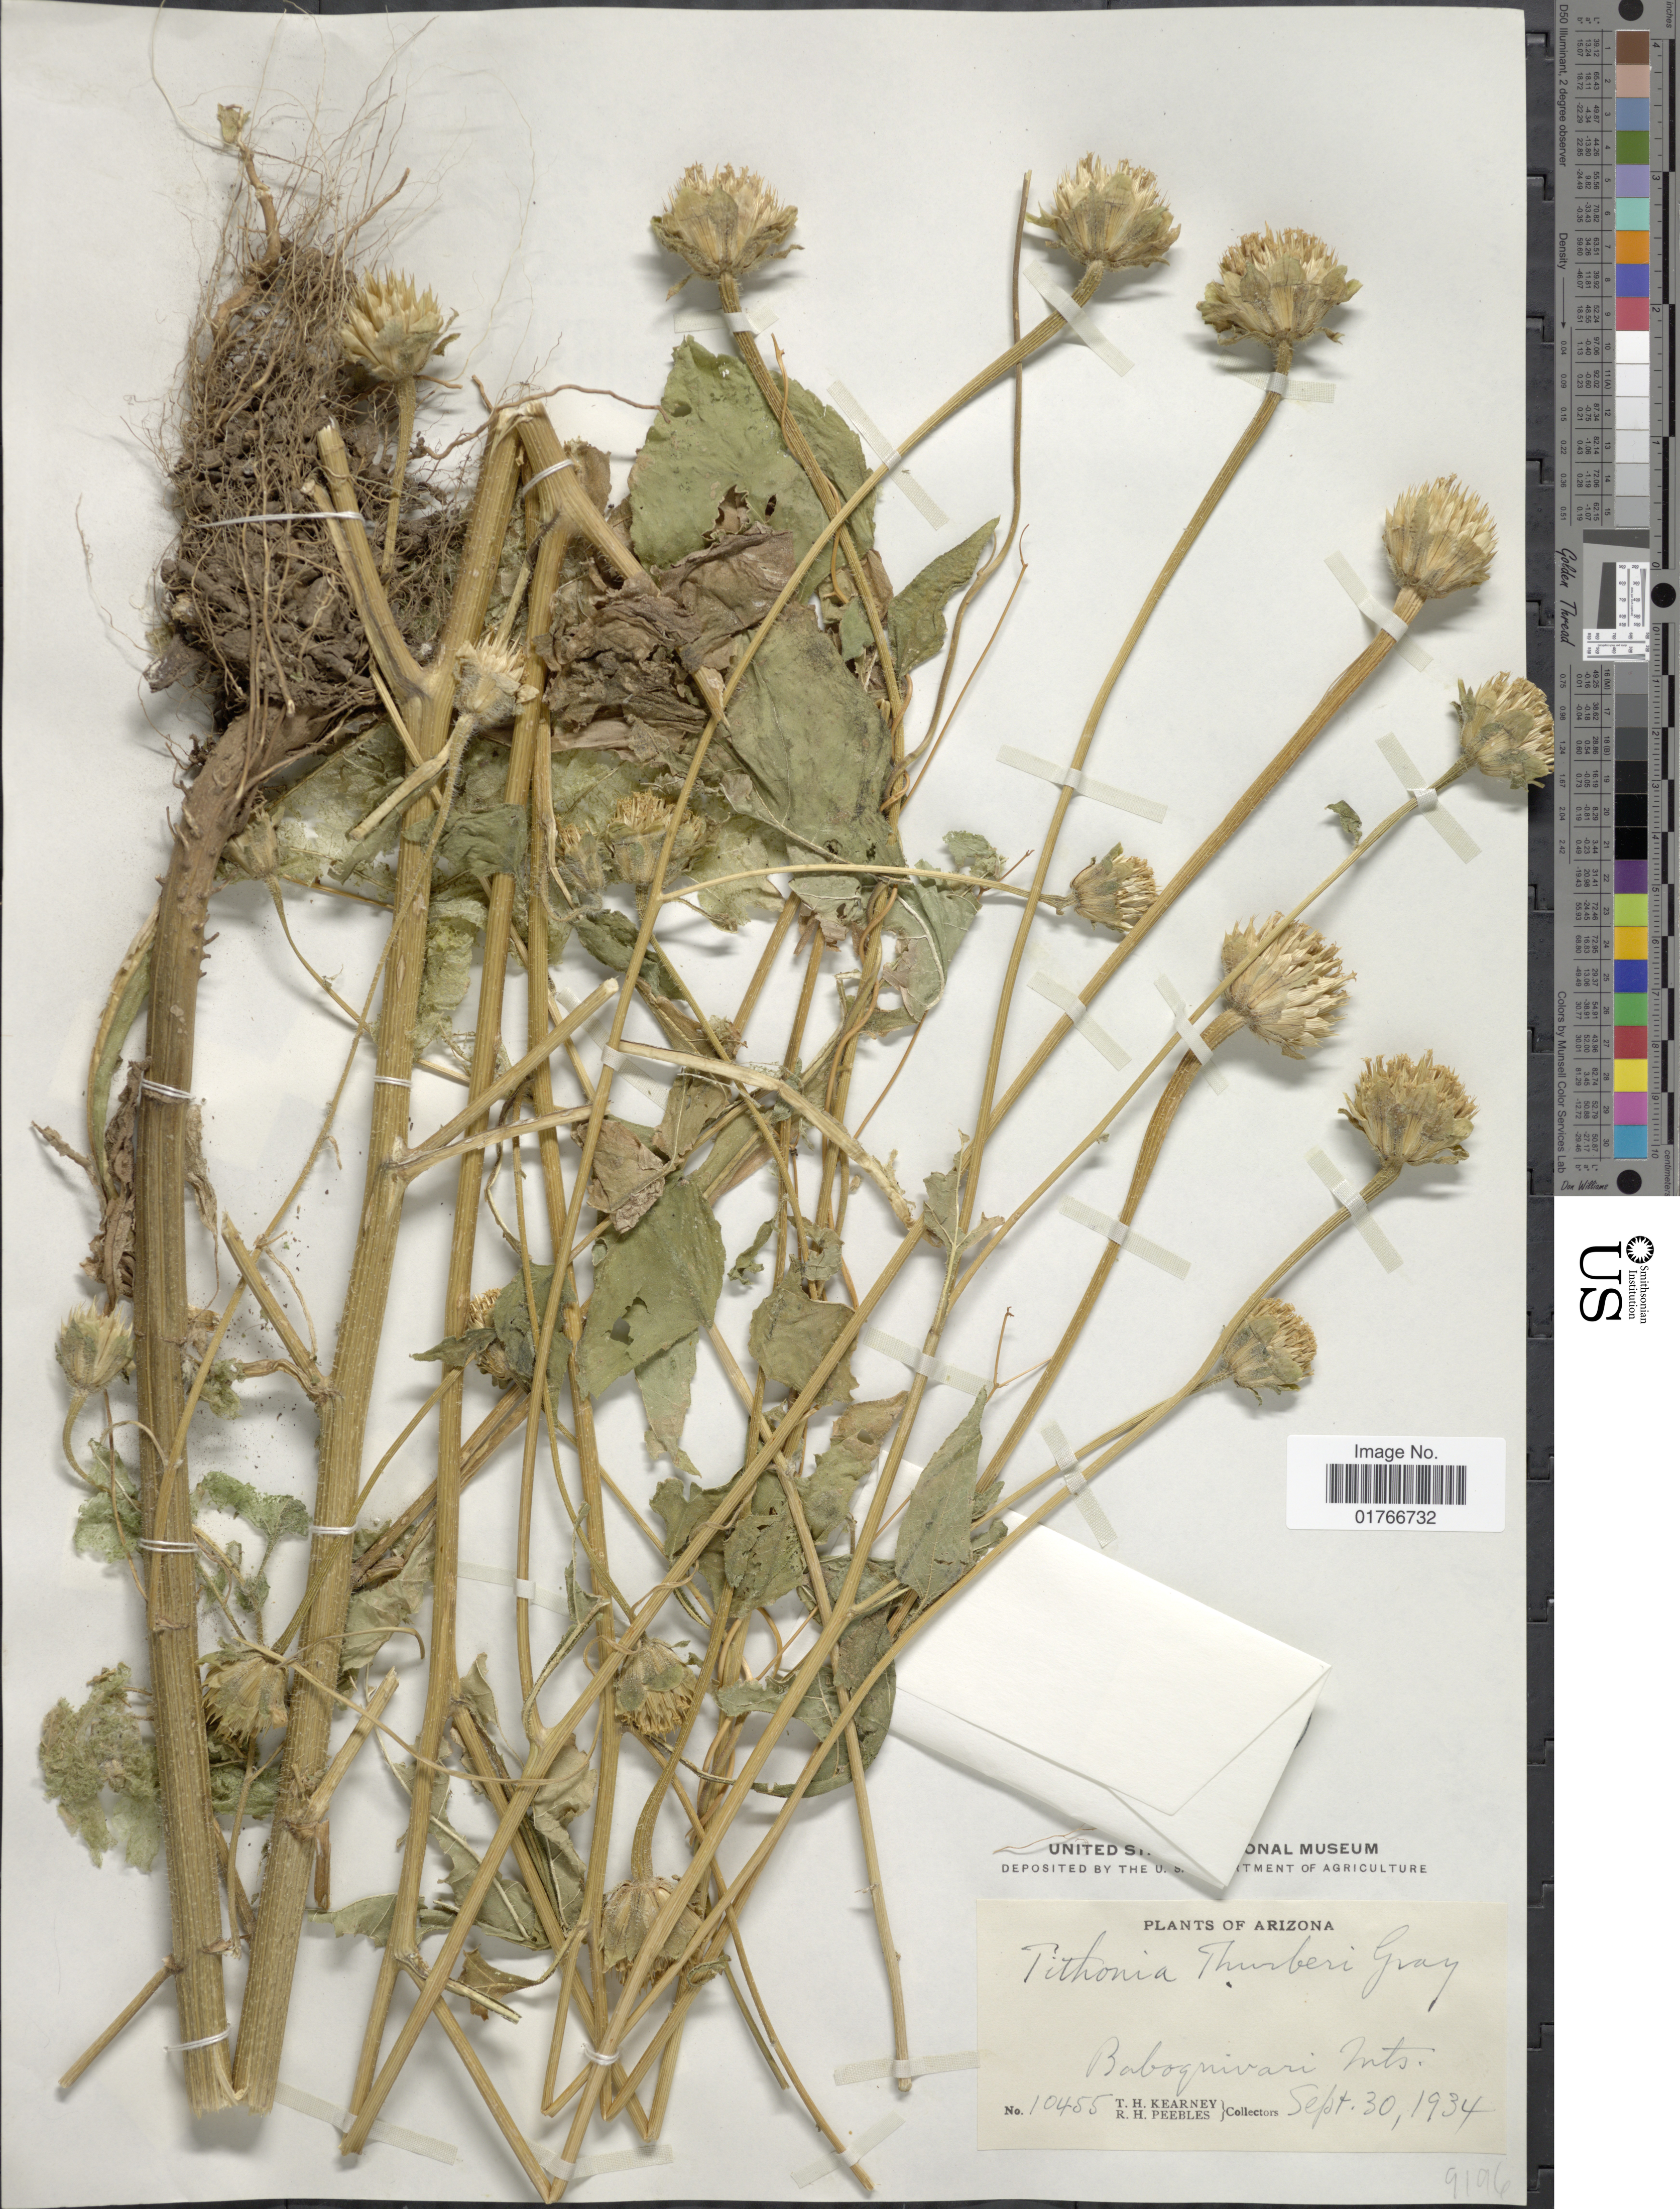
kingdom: Plantae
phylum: Tracheophyta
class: Magnoliopsida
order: Asterales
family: Asteraceae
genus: Tithonia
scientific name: Tithonia thurberi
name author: A. Gray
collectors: T. H. Kearney & R. H. Peebles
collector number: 10455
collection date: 1934-09-30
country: United States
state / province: Arizona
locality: Baboquivari Mts.